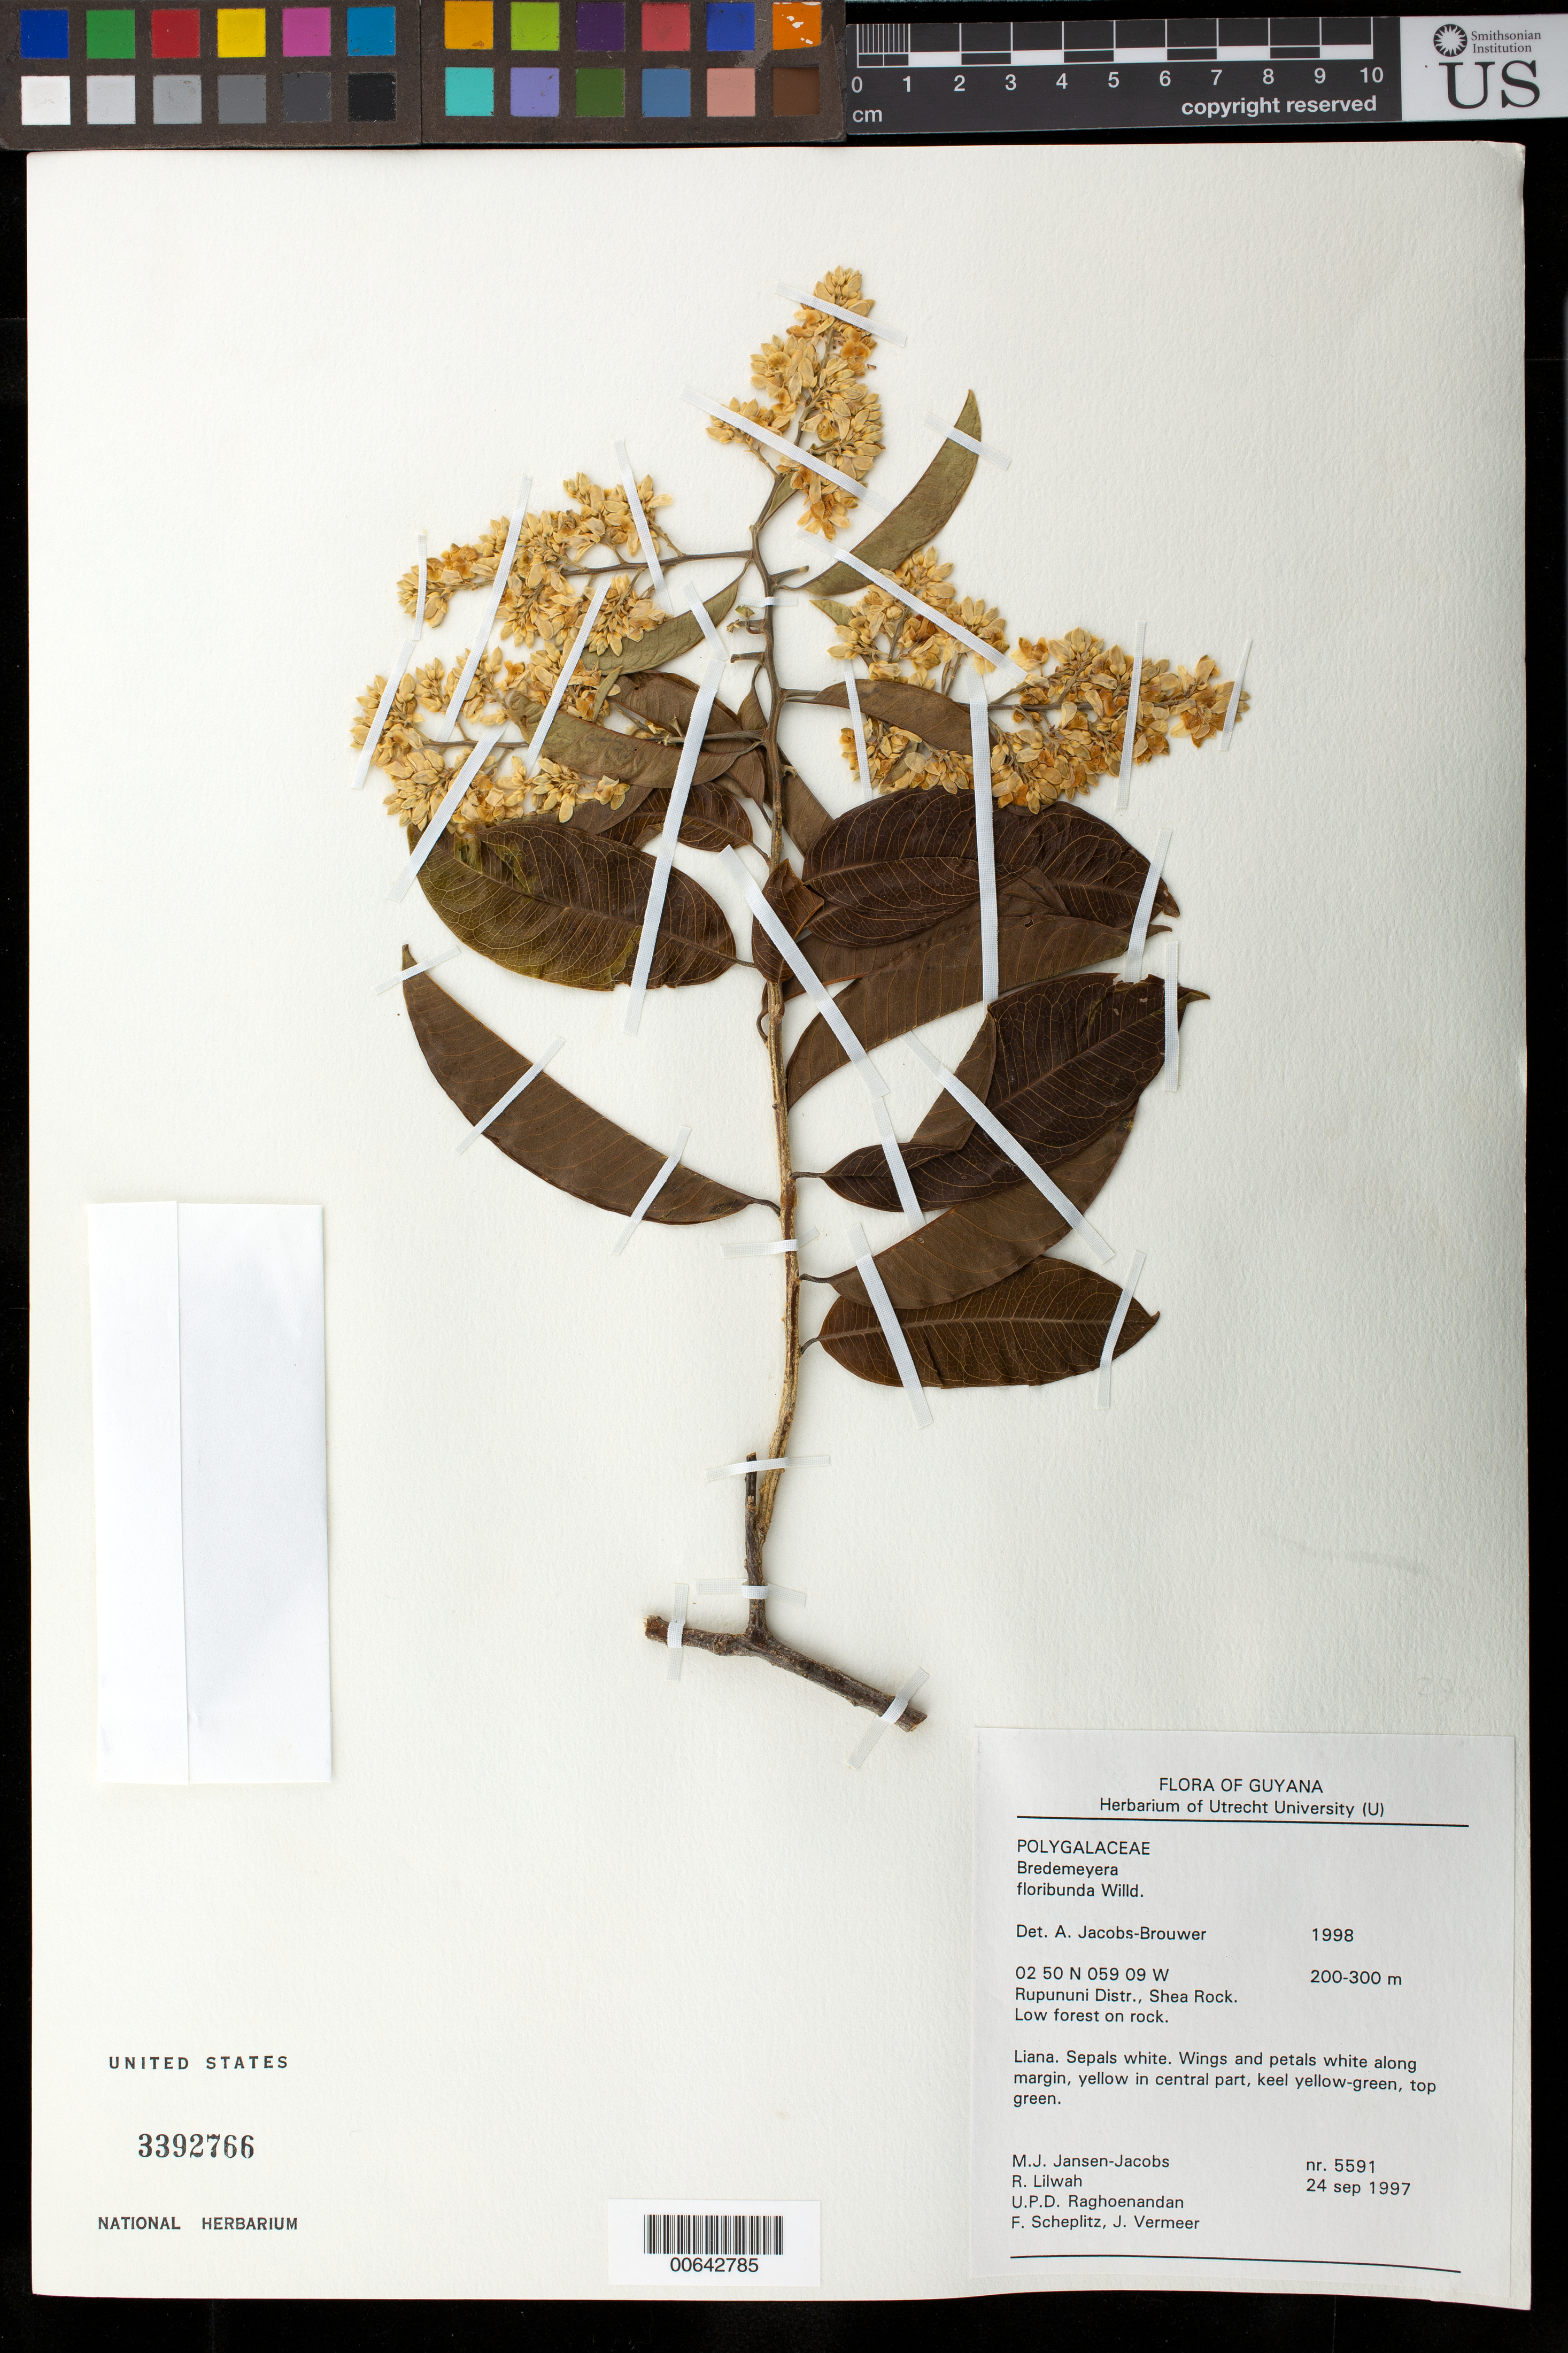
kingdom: Plantae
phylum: Tracheophyta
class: Magnoliopsida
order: Fabales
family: Polygalaceae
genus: Bredemeyera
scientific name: Bredemeyera floribunda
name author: Willd.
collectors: M. J. Jansen-Jacobs, R. Lilwah, U. Raghoenandan, F. Scheplitz & J. Vermeer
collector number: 5591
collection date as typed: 24-Sep-97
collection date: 1997-09-24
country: Guyana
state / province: U. Takutu-U. Essequibo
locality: Shea Rock, Rupununi Dist.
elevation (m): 200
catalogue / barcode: US 3392766